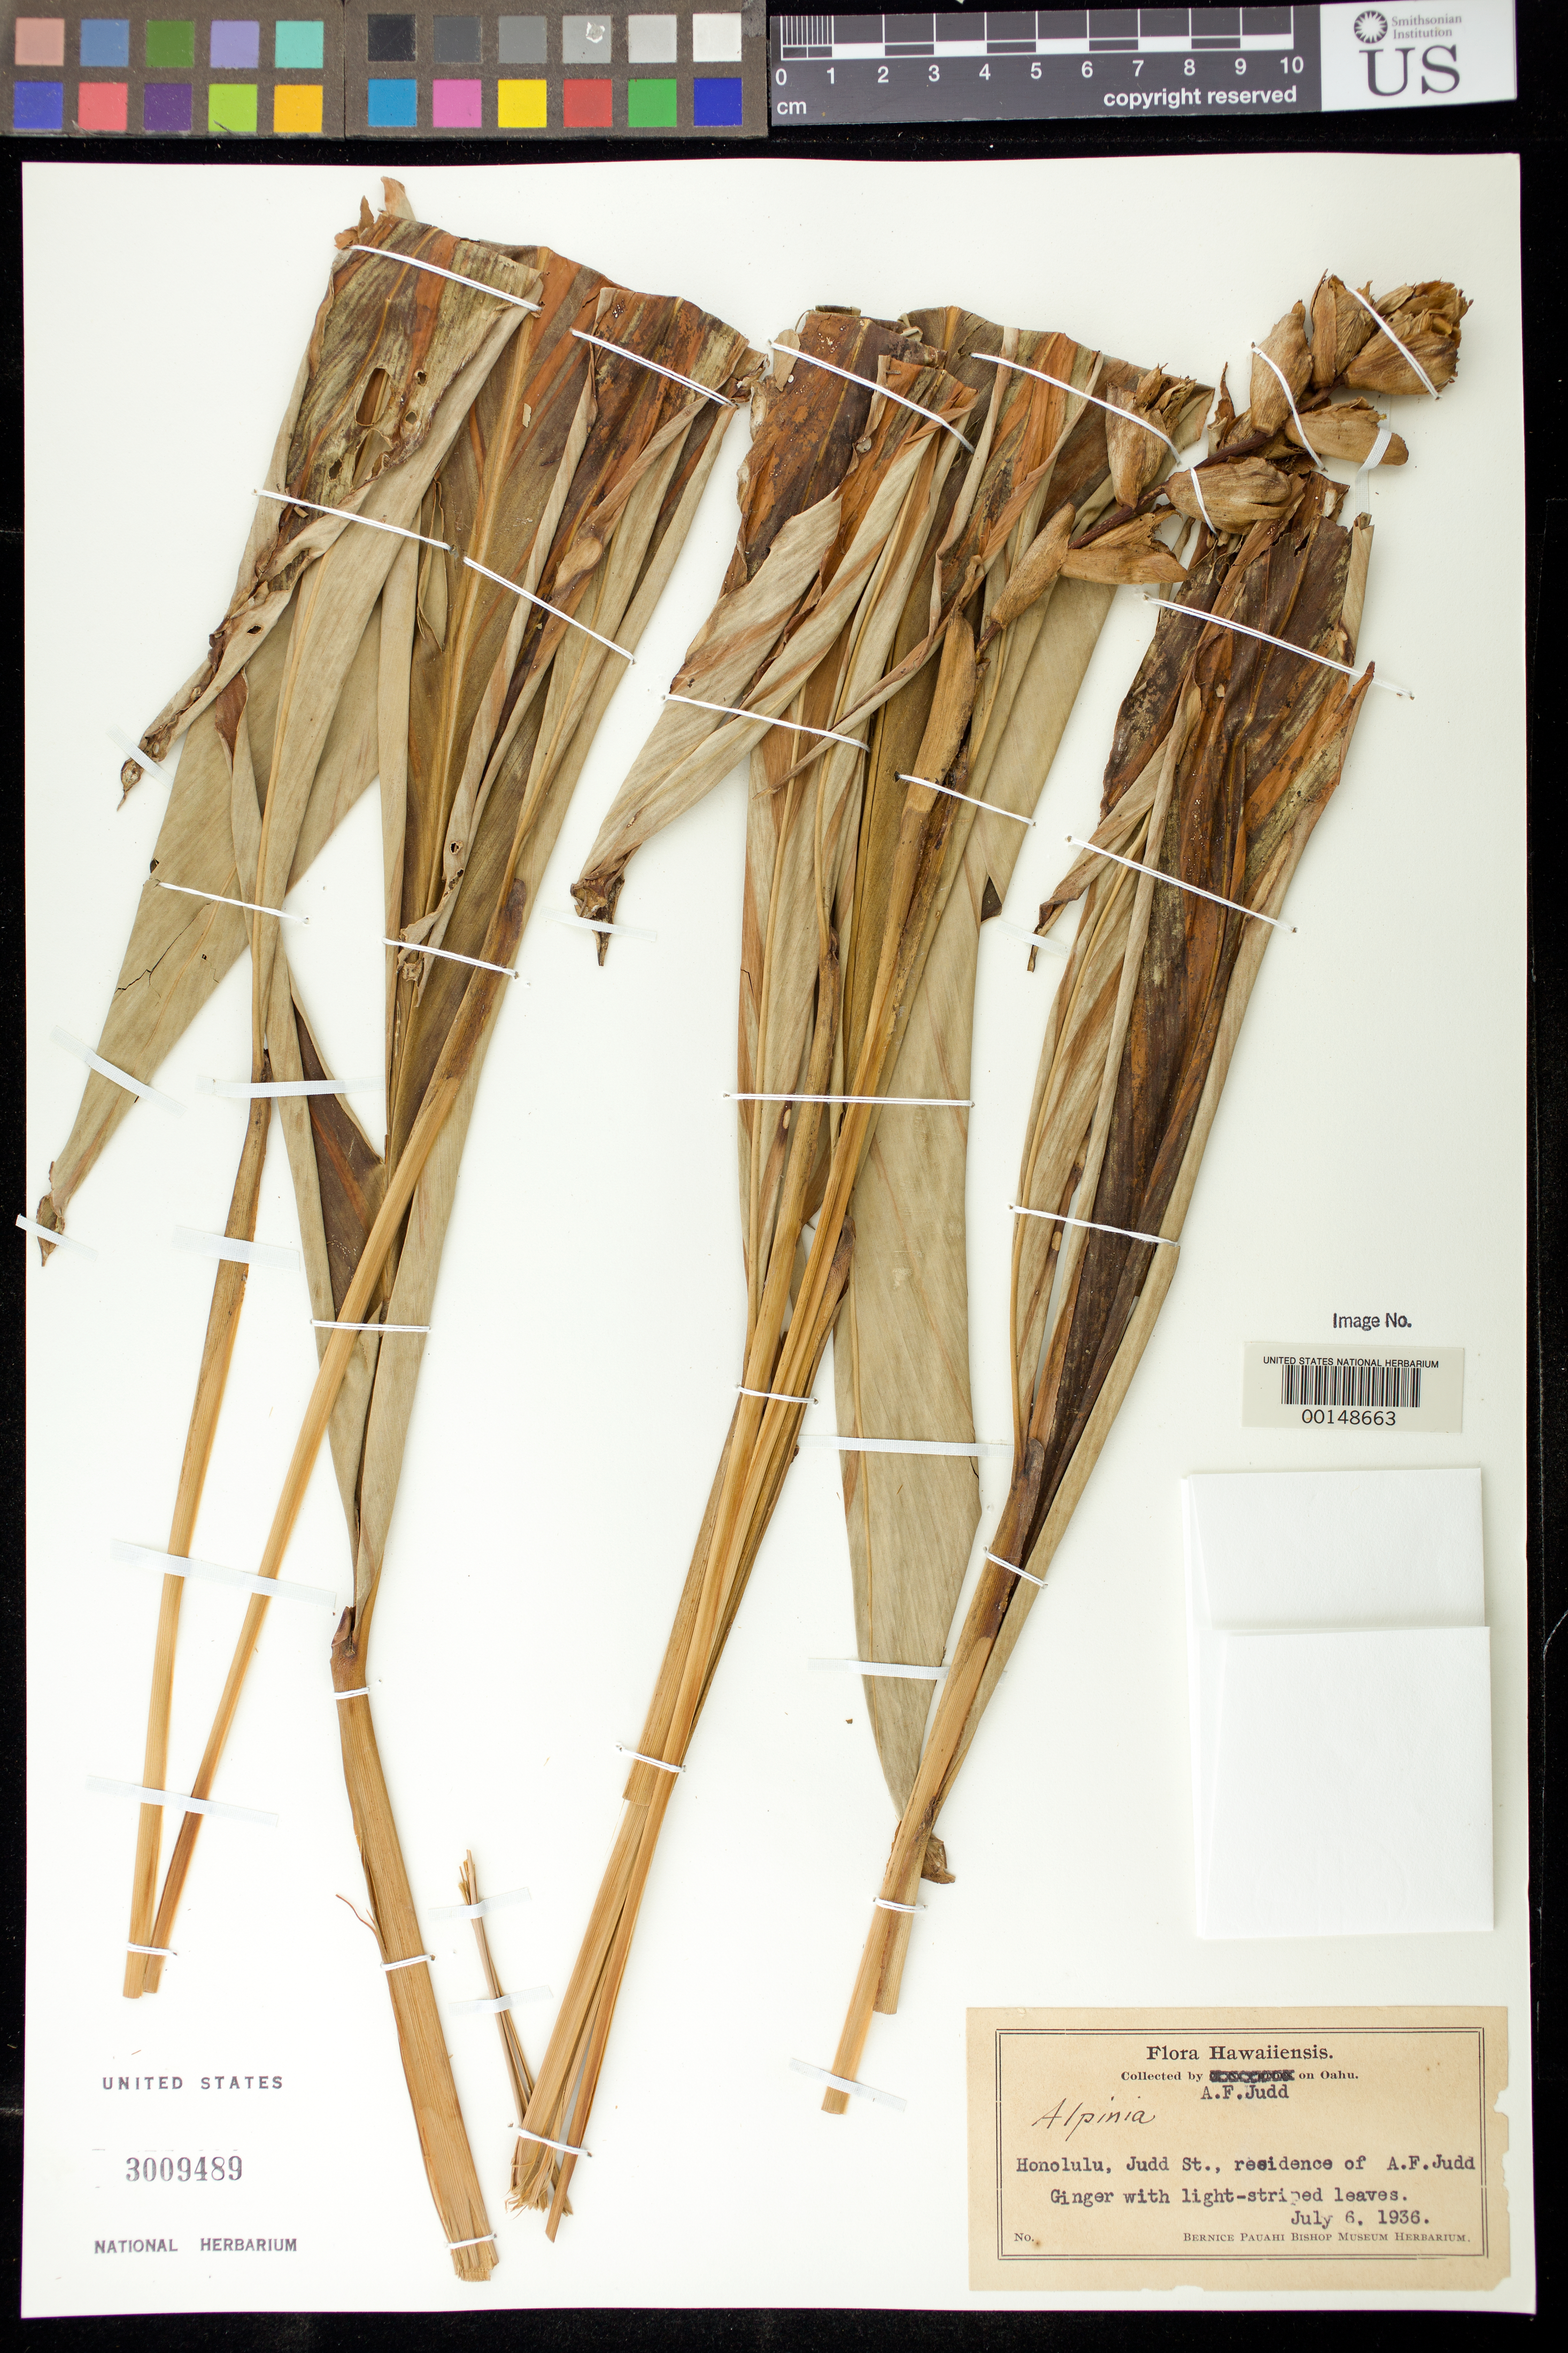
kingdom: Plantae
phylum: Tracheophyta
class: Liliopsida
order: Zingiberales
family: Zingiberaceae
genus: Alpinia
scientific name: Alpinia vittata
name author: W. Bull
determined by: Docot, Rudolph Valentino A.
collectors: A. Judd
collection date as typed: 06 Jul 1936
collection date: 1936-07-06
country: United States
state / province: Hawaii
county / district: Honolulu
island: Oahu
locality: Honolulu, judd st., residence of a.f. judd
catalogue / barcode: US 3009489